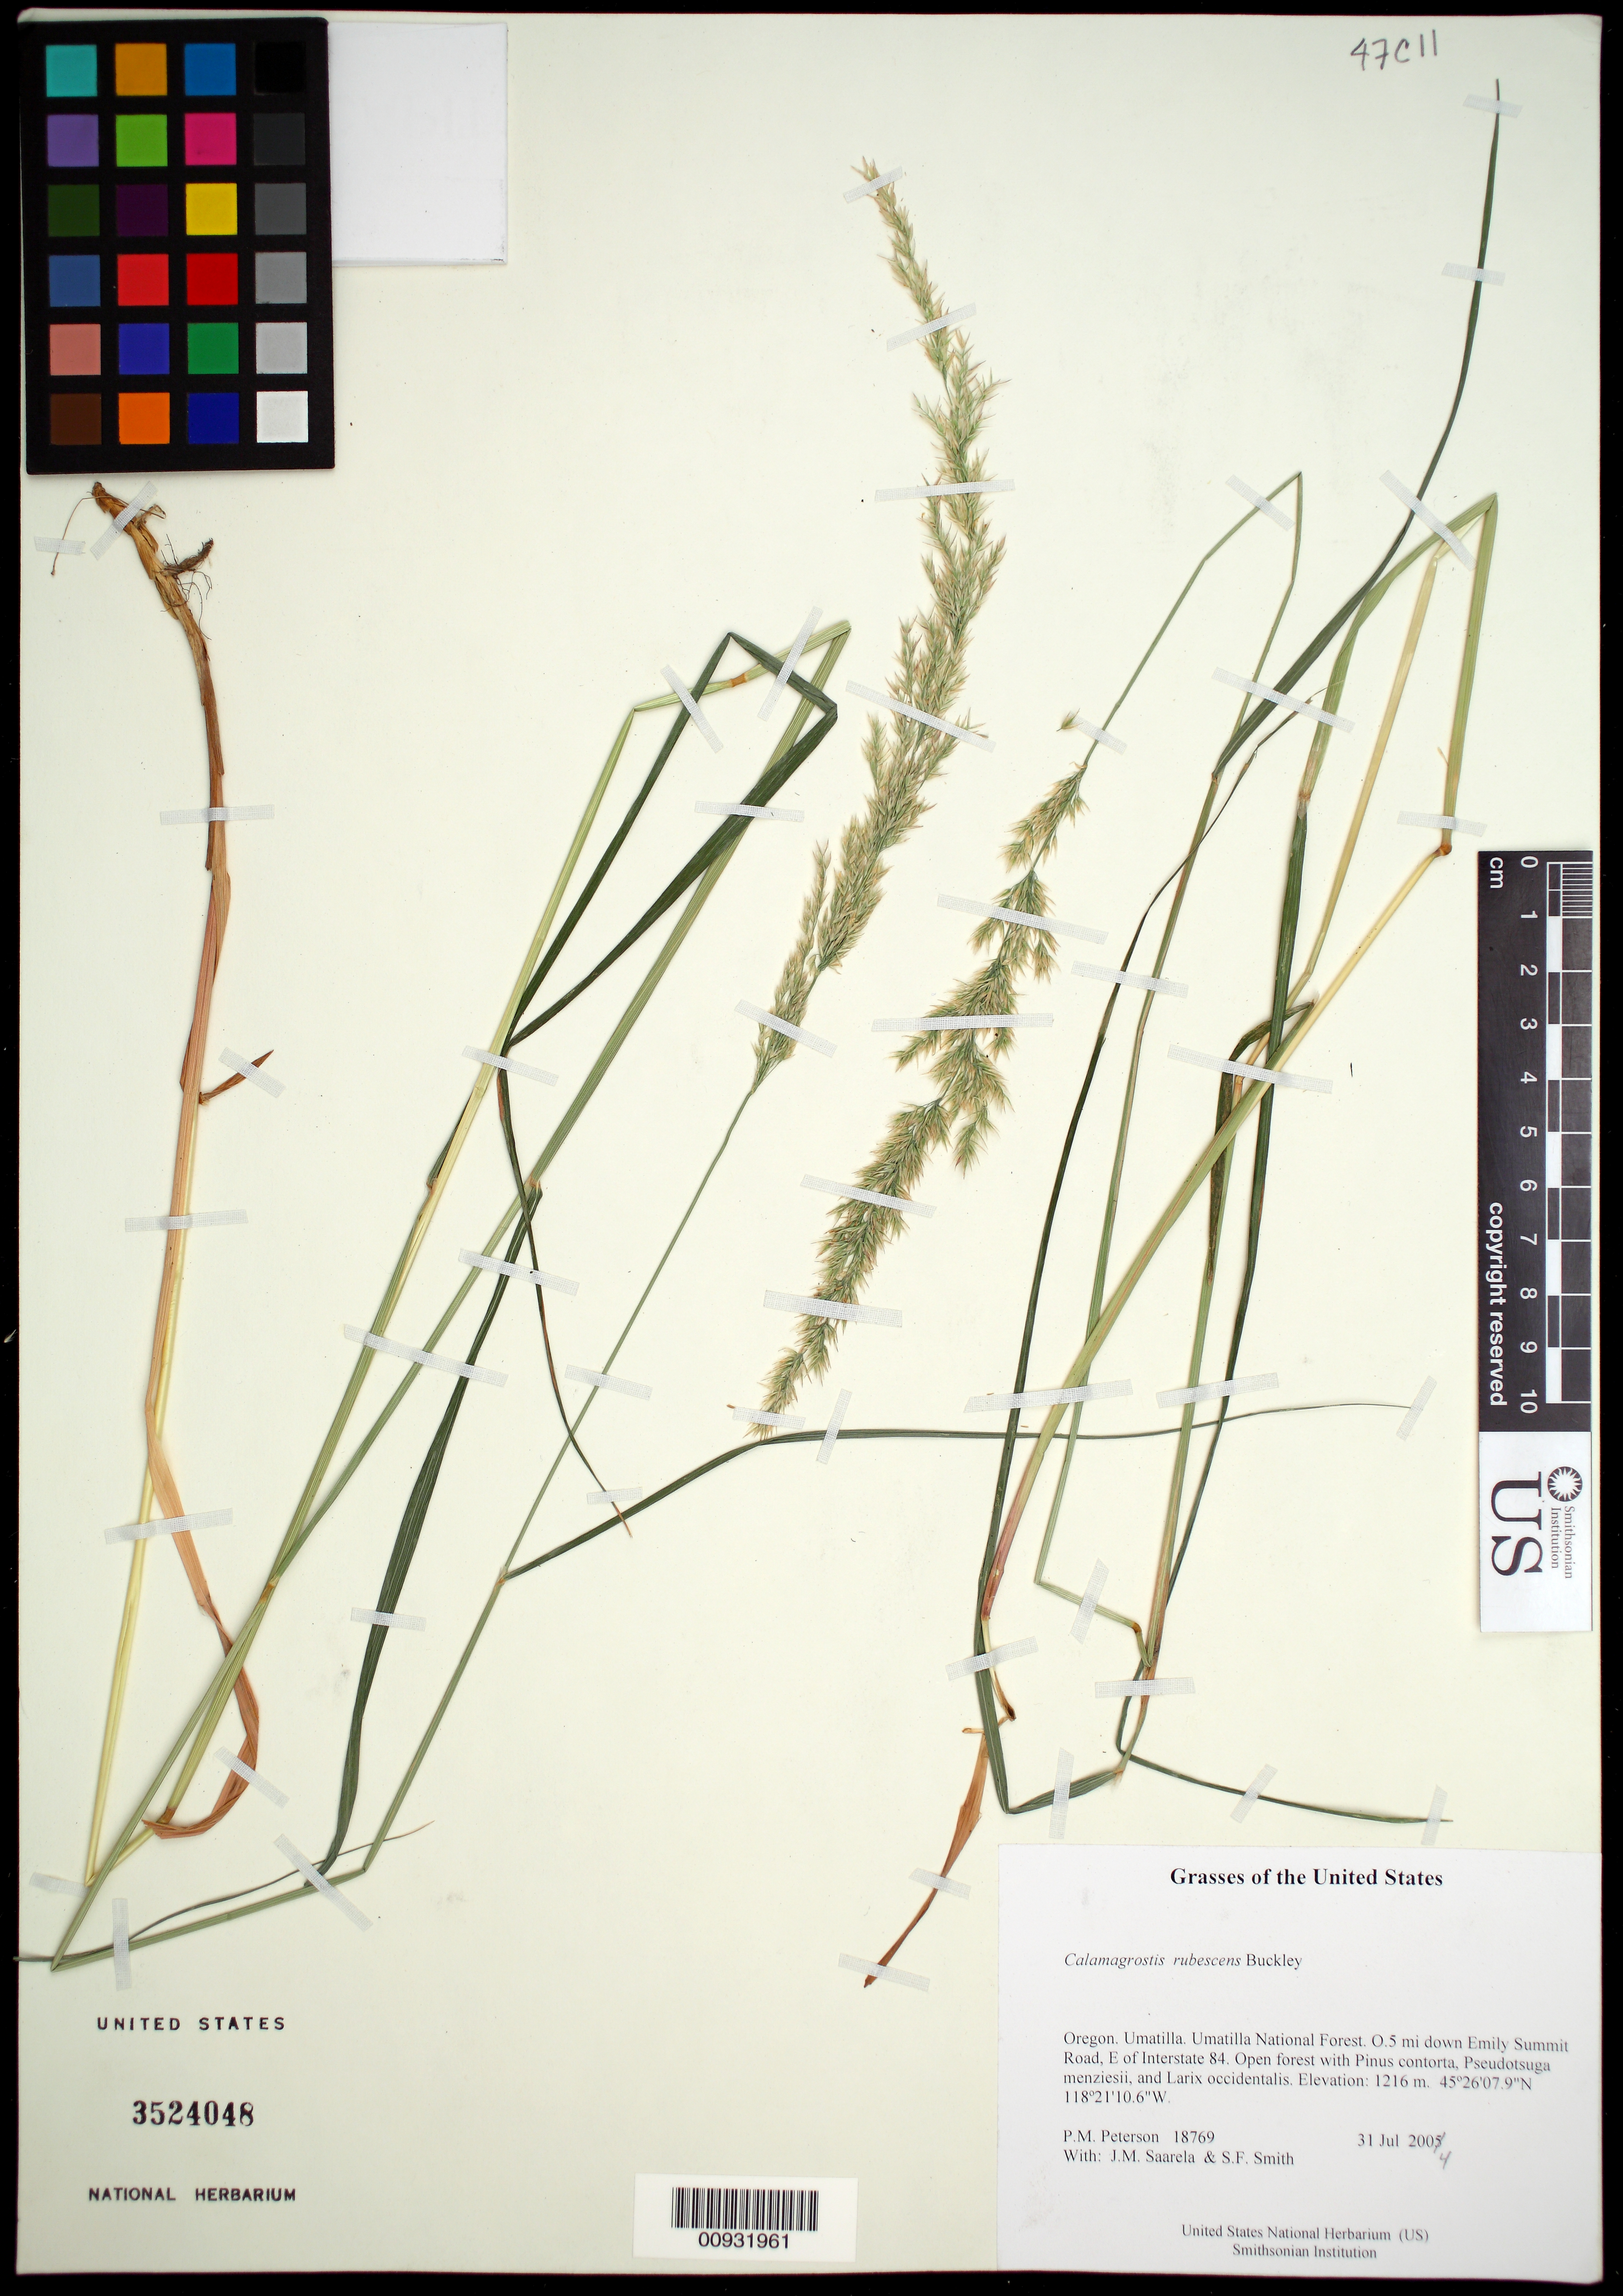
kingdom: Plantae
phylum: Tracheophyta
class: Liliopsida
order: Poales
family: Poaceae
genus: Calamagrostis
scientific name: Calamagrostis rubescens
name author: Buckley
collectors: P. M. Peterson, J. Saarela & S.F. Smith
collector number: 18769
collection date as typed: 31 Jul 2004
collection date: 2004-07-31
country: United States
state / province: Oregon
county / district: Umatilla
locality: Umatilla National Forest. O.5 mi down Emily Summit Road, E of Interstate 84. Open forest with Pinus contorta, Pseudotsuga menziesii, and Larix occidentalis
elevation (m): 1216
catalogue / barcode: US 3524048